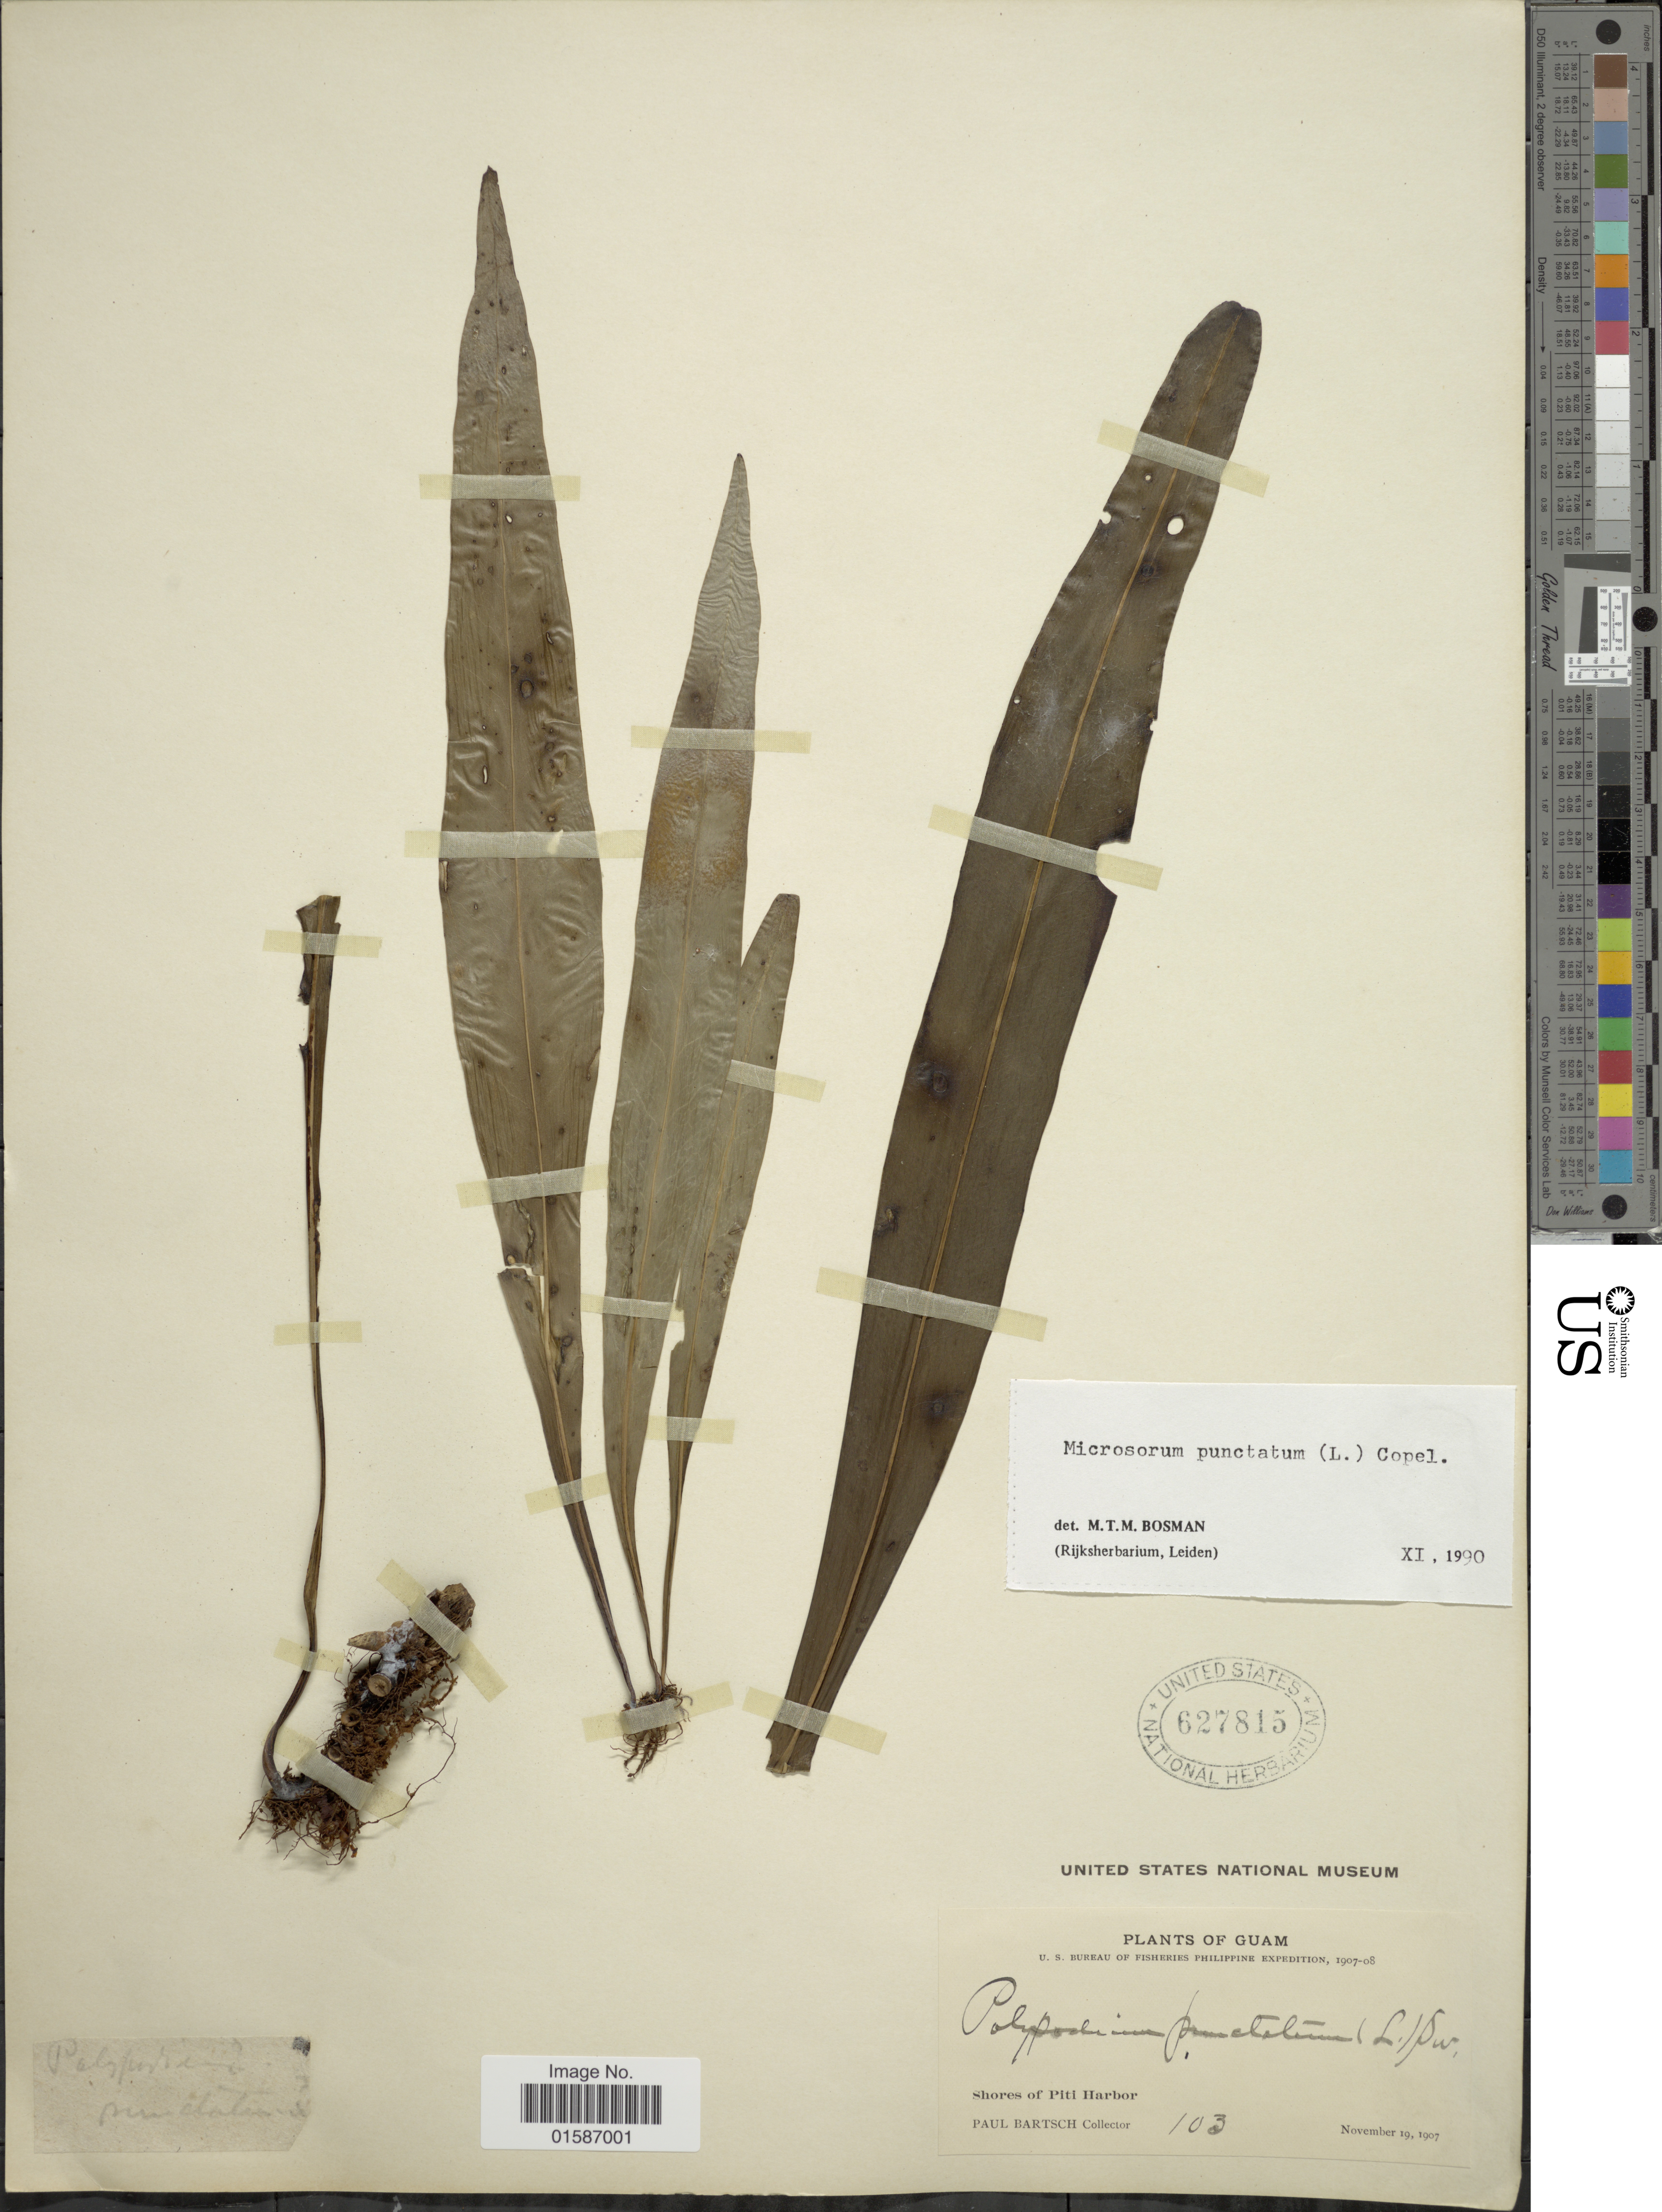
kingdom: Plantae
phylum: Tracheophyta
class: Polypodiopsida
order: Polypodiales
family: Polypodiaceae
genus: Microsorum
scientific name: Microsorum punctatum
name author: (L.) Copel.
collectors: P. Bartsch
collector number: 103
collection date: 1907-11-19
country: Guam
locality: Shores of Piti Harbor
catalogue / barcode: US 627815